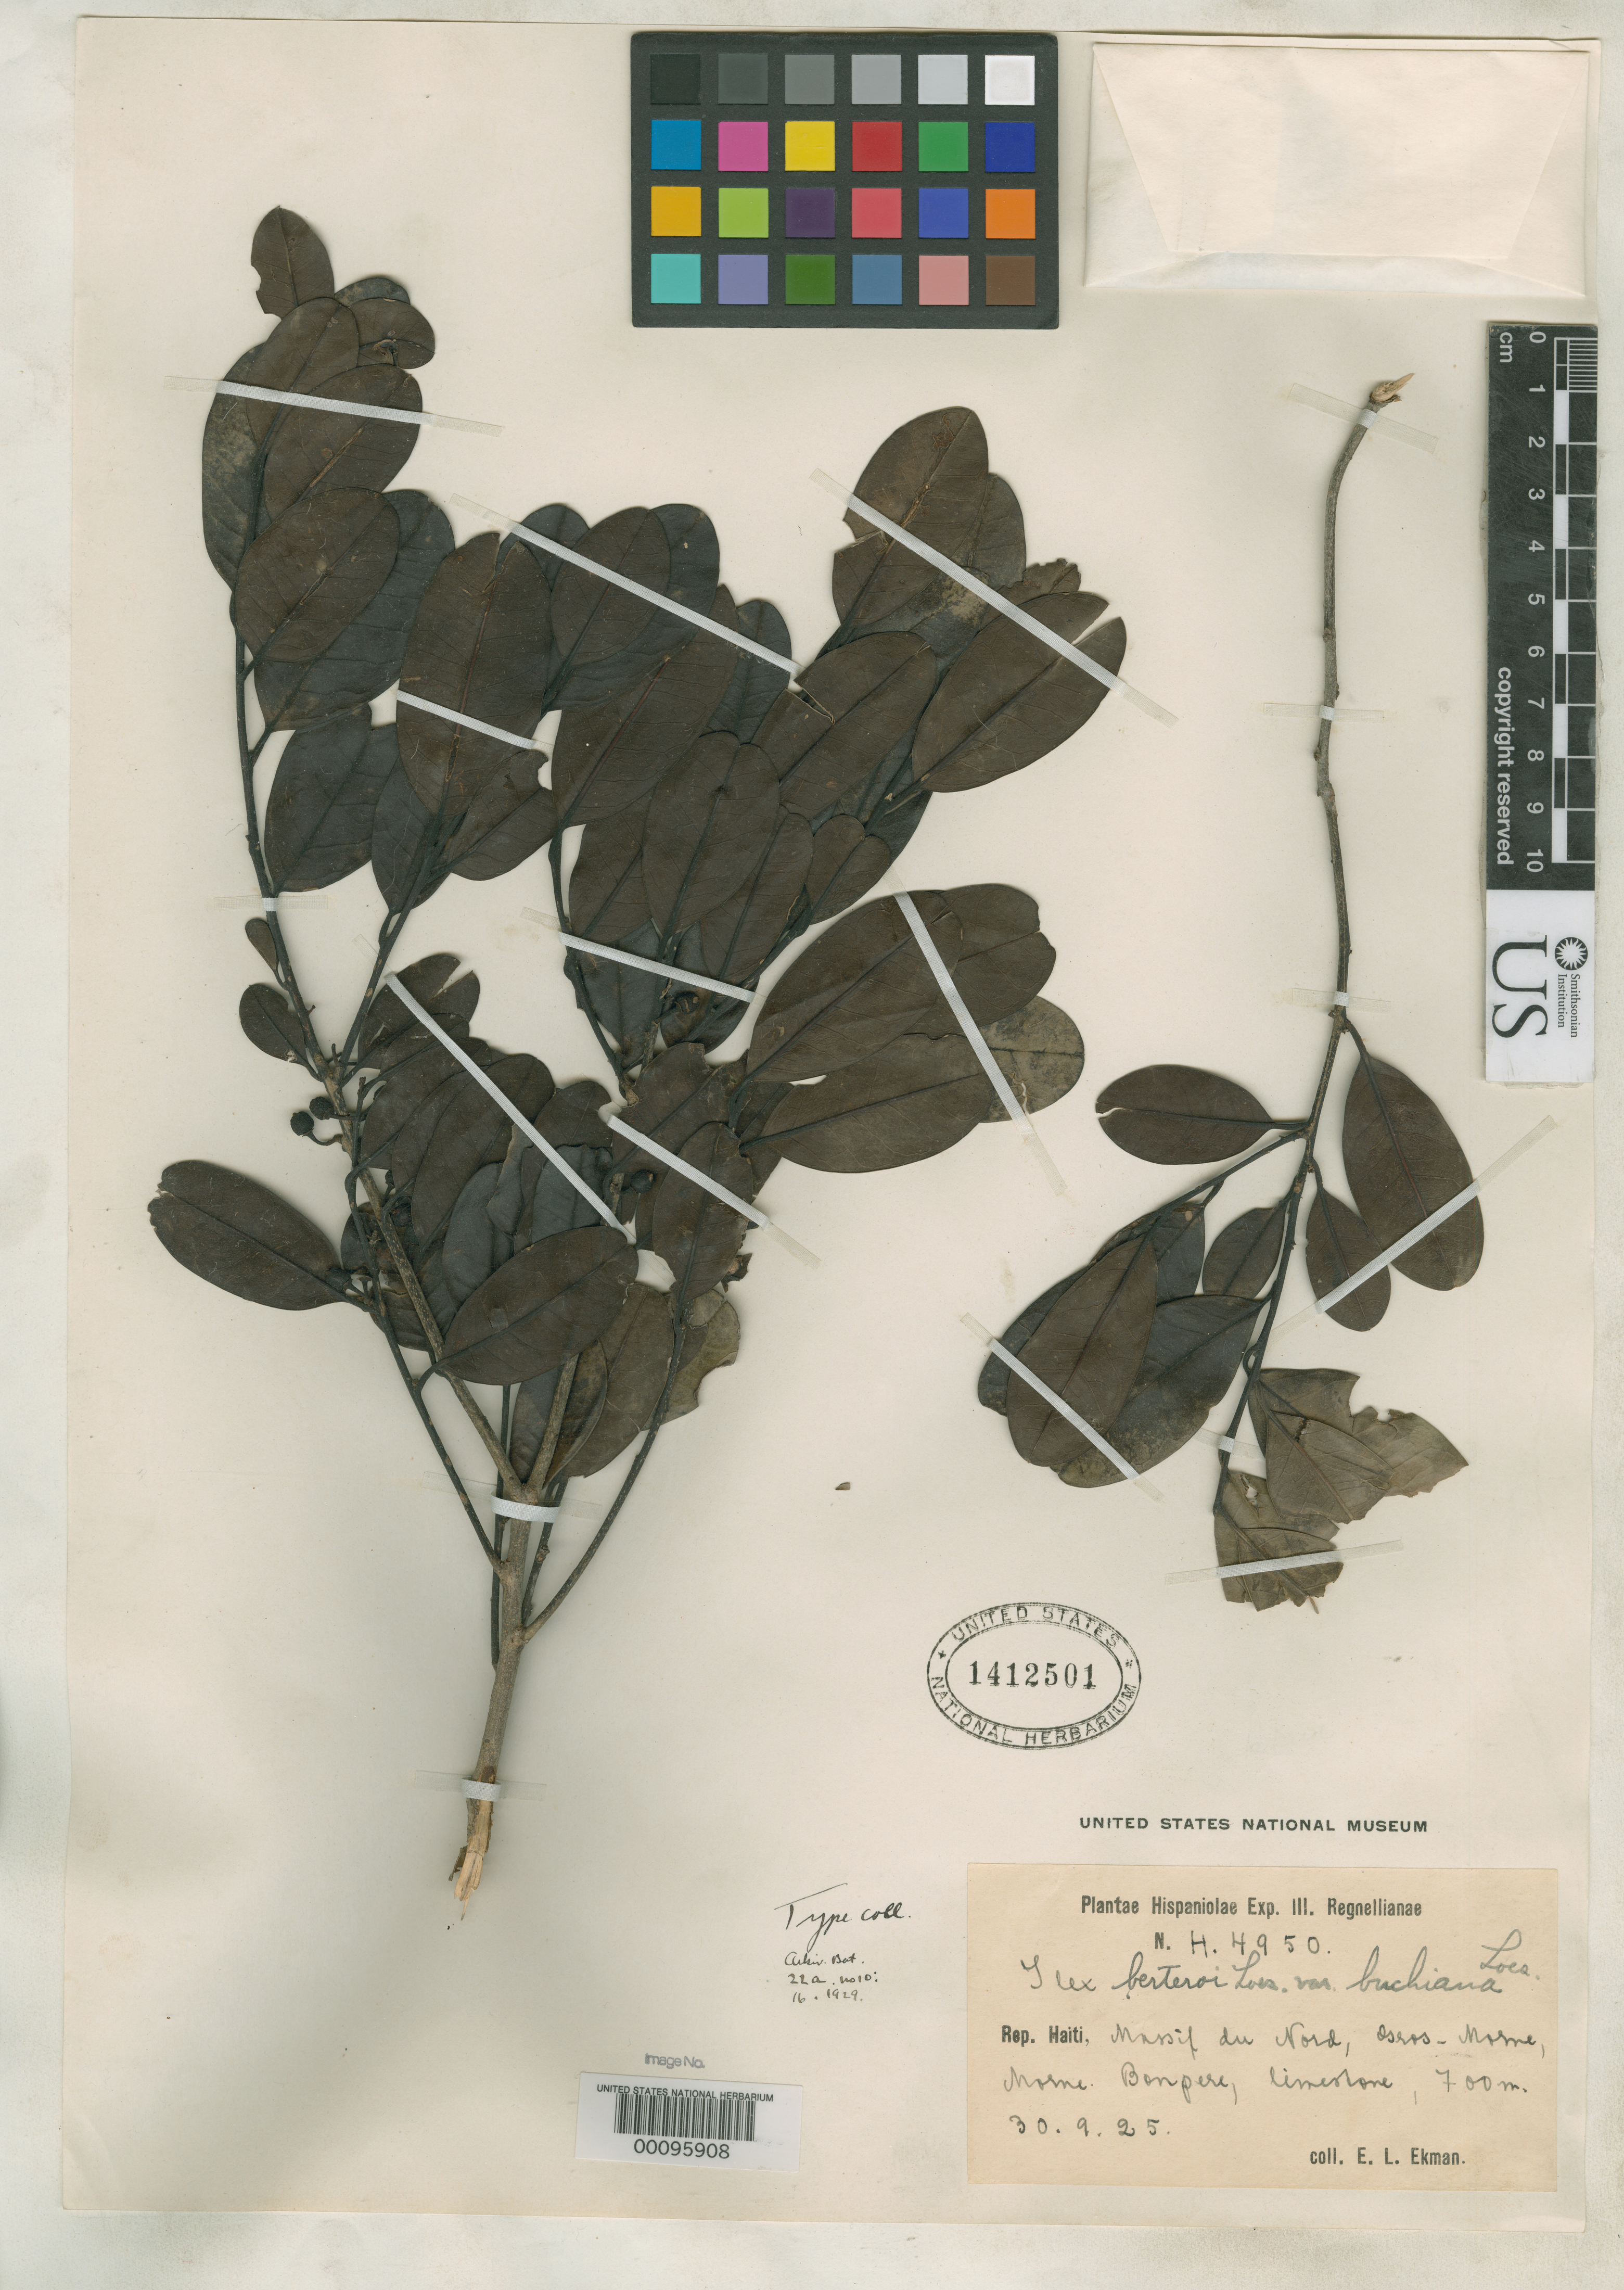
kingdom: Plantae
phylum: Tracheophyta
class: Magnoliopsida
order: Aquifoliales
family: Aquifoliaceae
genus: Ilex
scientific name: Ilex berteroi var. buchiana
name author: Loes.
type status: Isosyntype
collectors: E. L. Ekman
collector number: H 4950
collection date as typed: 30 Sep 1925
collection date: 1925-09-30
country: Haiti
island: Hispaniola Island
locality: Massif du Nord, Gros-Morne Admorne Bonpere.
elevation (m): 550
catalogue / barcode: US 1412501